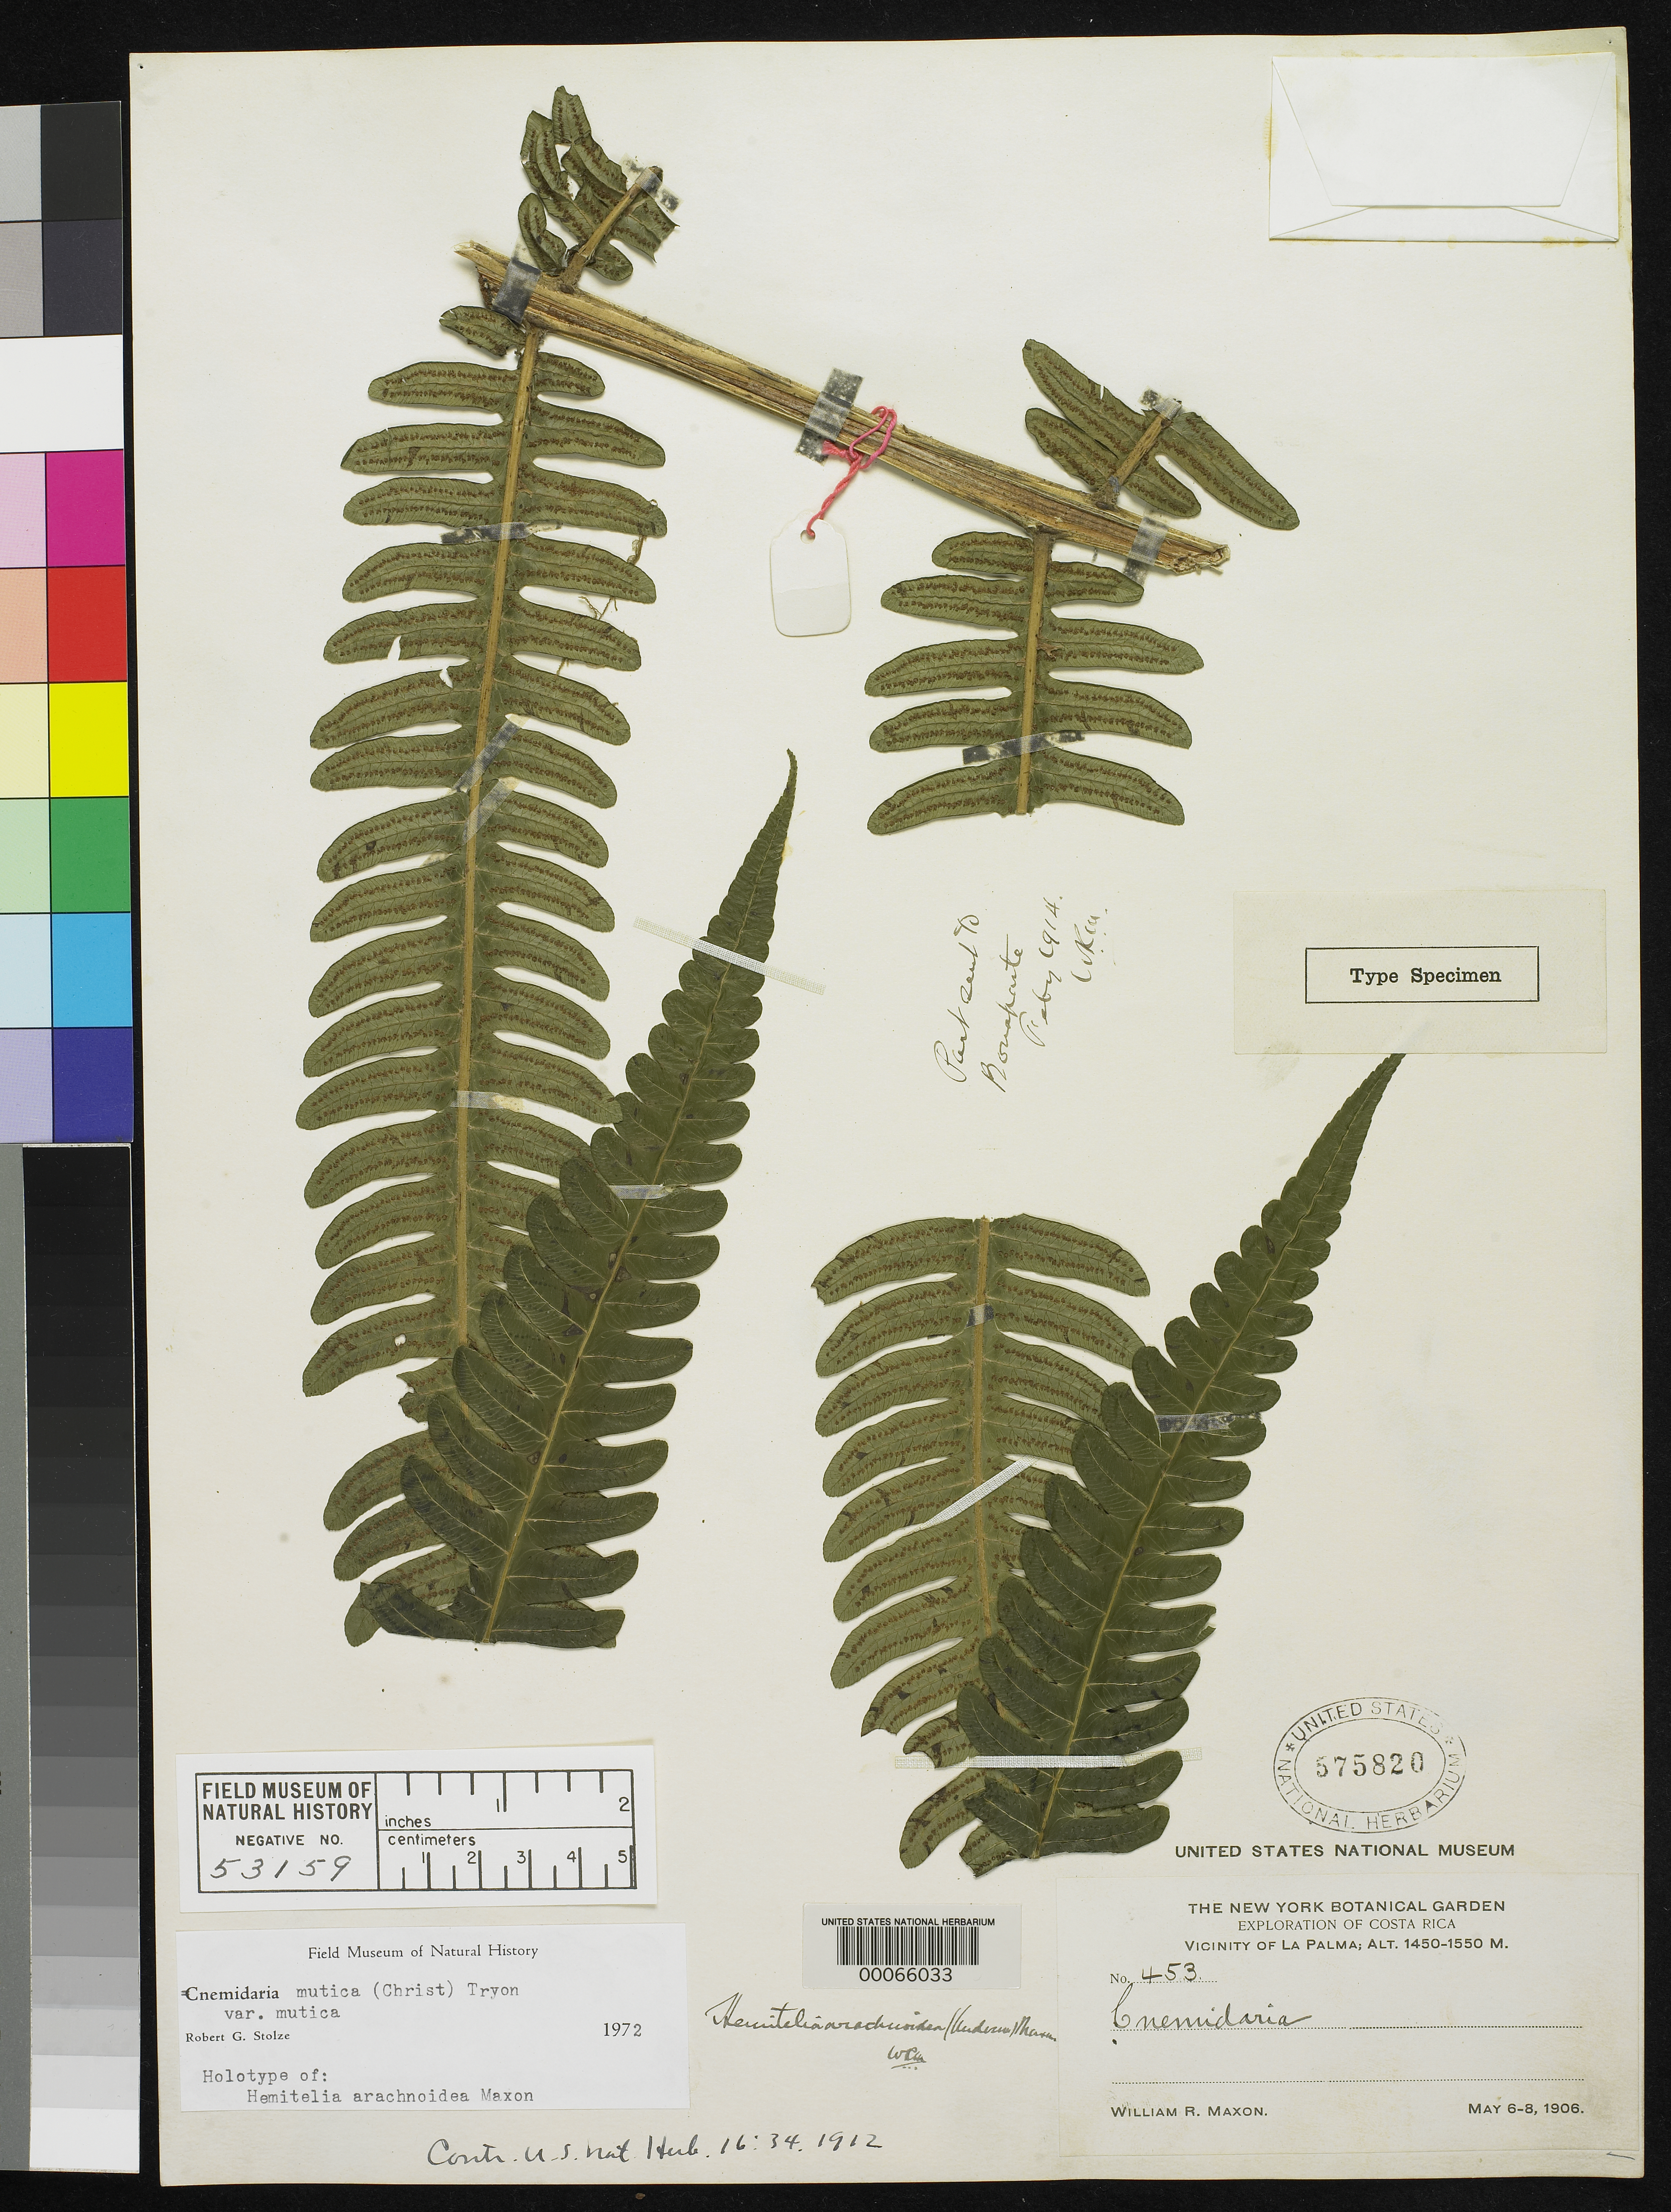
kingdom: Plantae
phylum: Tracheophyta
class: Polypodiopsida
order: Cyatheales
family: Cyatheaceae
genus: Hemitelia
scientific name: Hemitelia arachnoidea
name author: Maxon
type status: Holotype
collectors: W. R. Maxon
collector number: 453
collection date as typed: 06 May 1906 to 08 May 1906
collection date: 1906-05-06/1906-05-08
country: Costa Rica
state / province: San José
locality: Vicinity of La Palma.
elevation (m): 1450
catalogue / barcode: US 575820